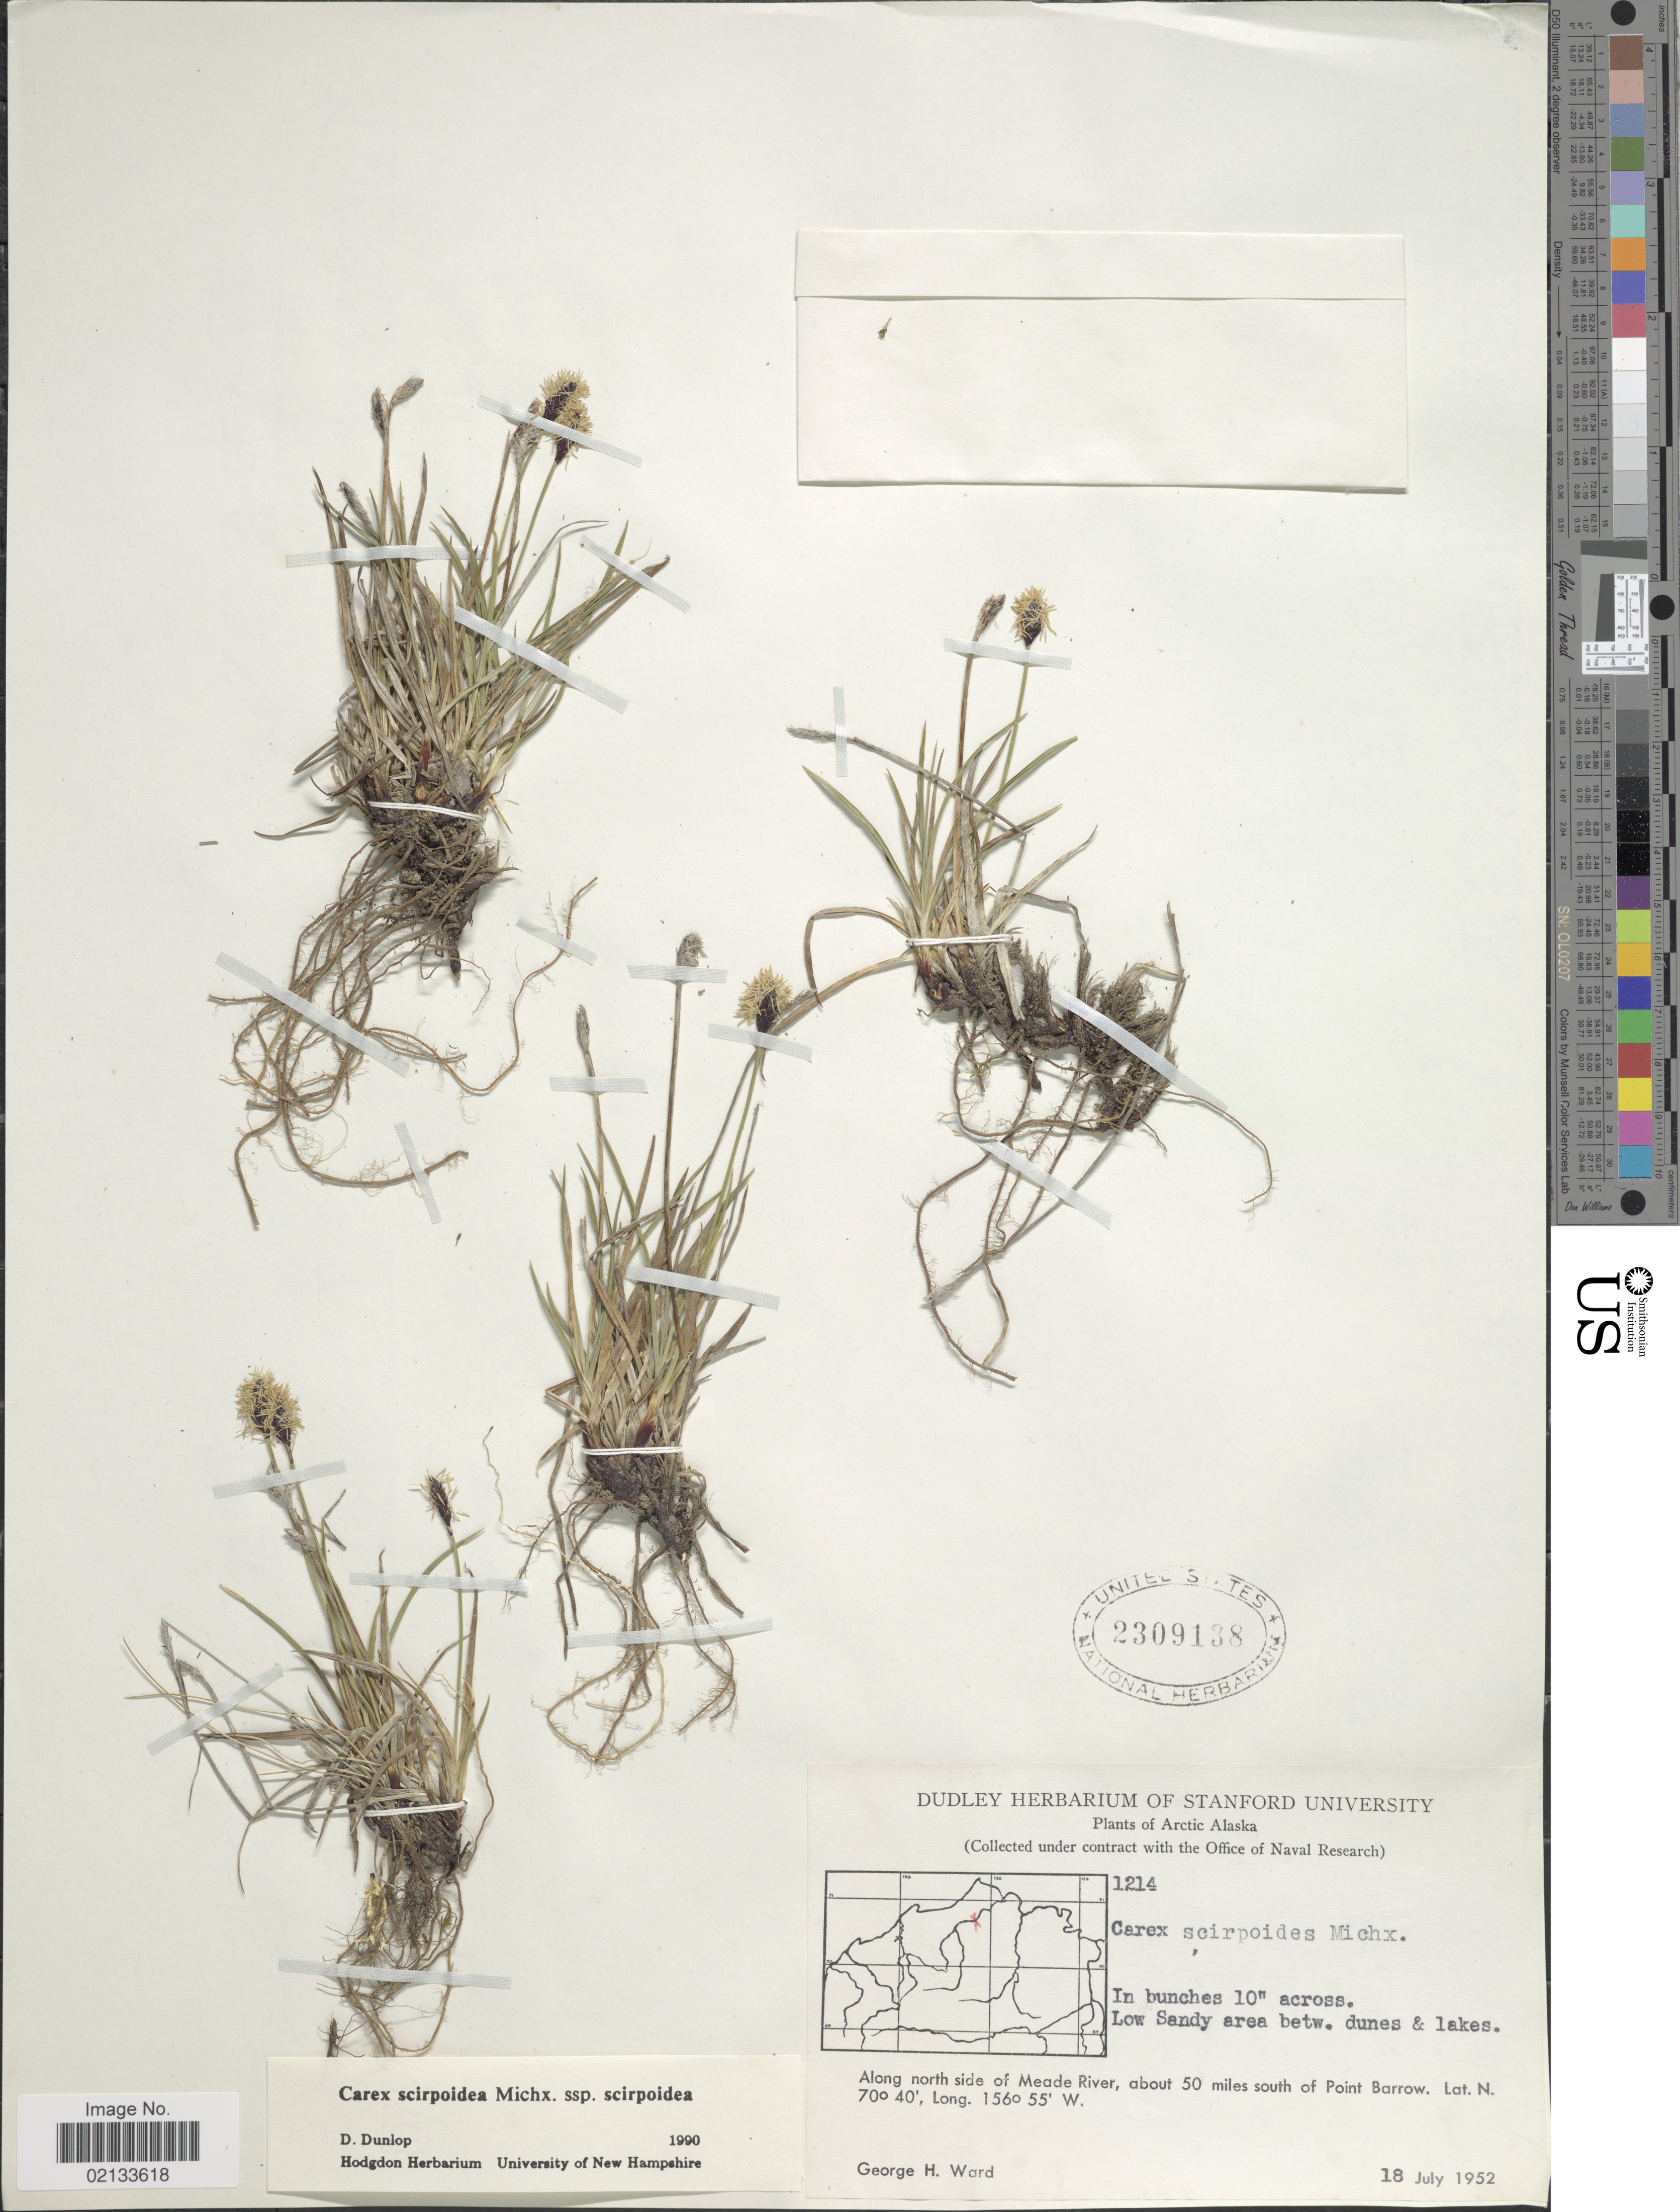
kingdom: Plantae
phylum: Tracheophyta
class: Liliopsida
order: Poales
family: Cyperaceae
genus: Carex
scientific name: Carex scirpoidea subsp. scirpoidea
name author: Michx.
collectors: G. H. Ward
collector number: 1214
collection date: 1952-07-18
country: United States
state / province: Alaska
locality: Arctic Alaska, Along north side of Meade River, about 50 miles south of Point Barrow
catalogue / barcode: US 2309138